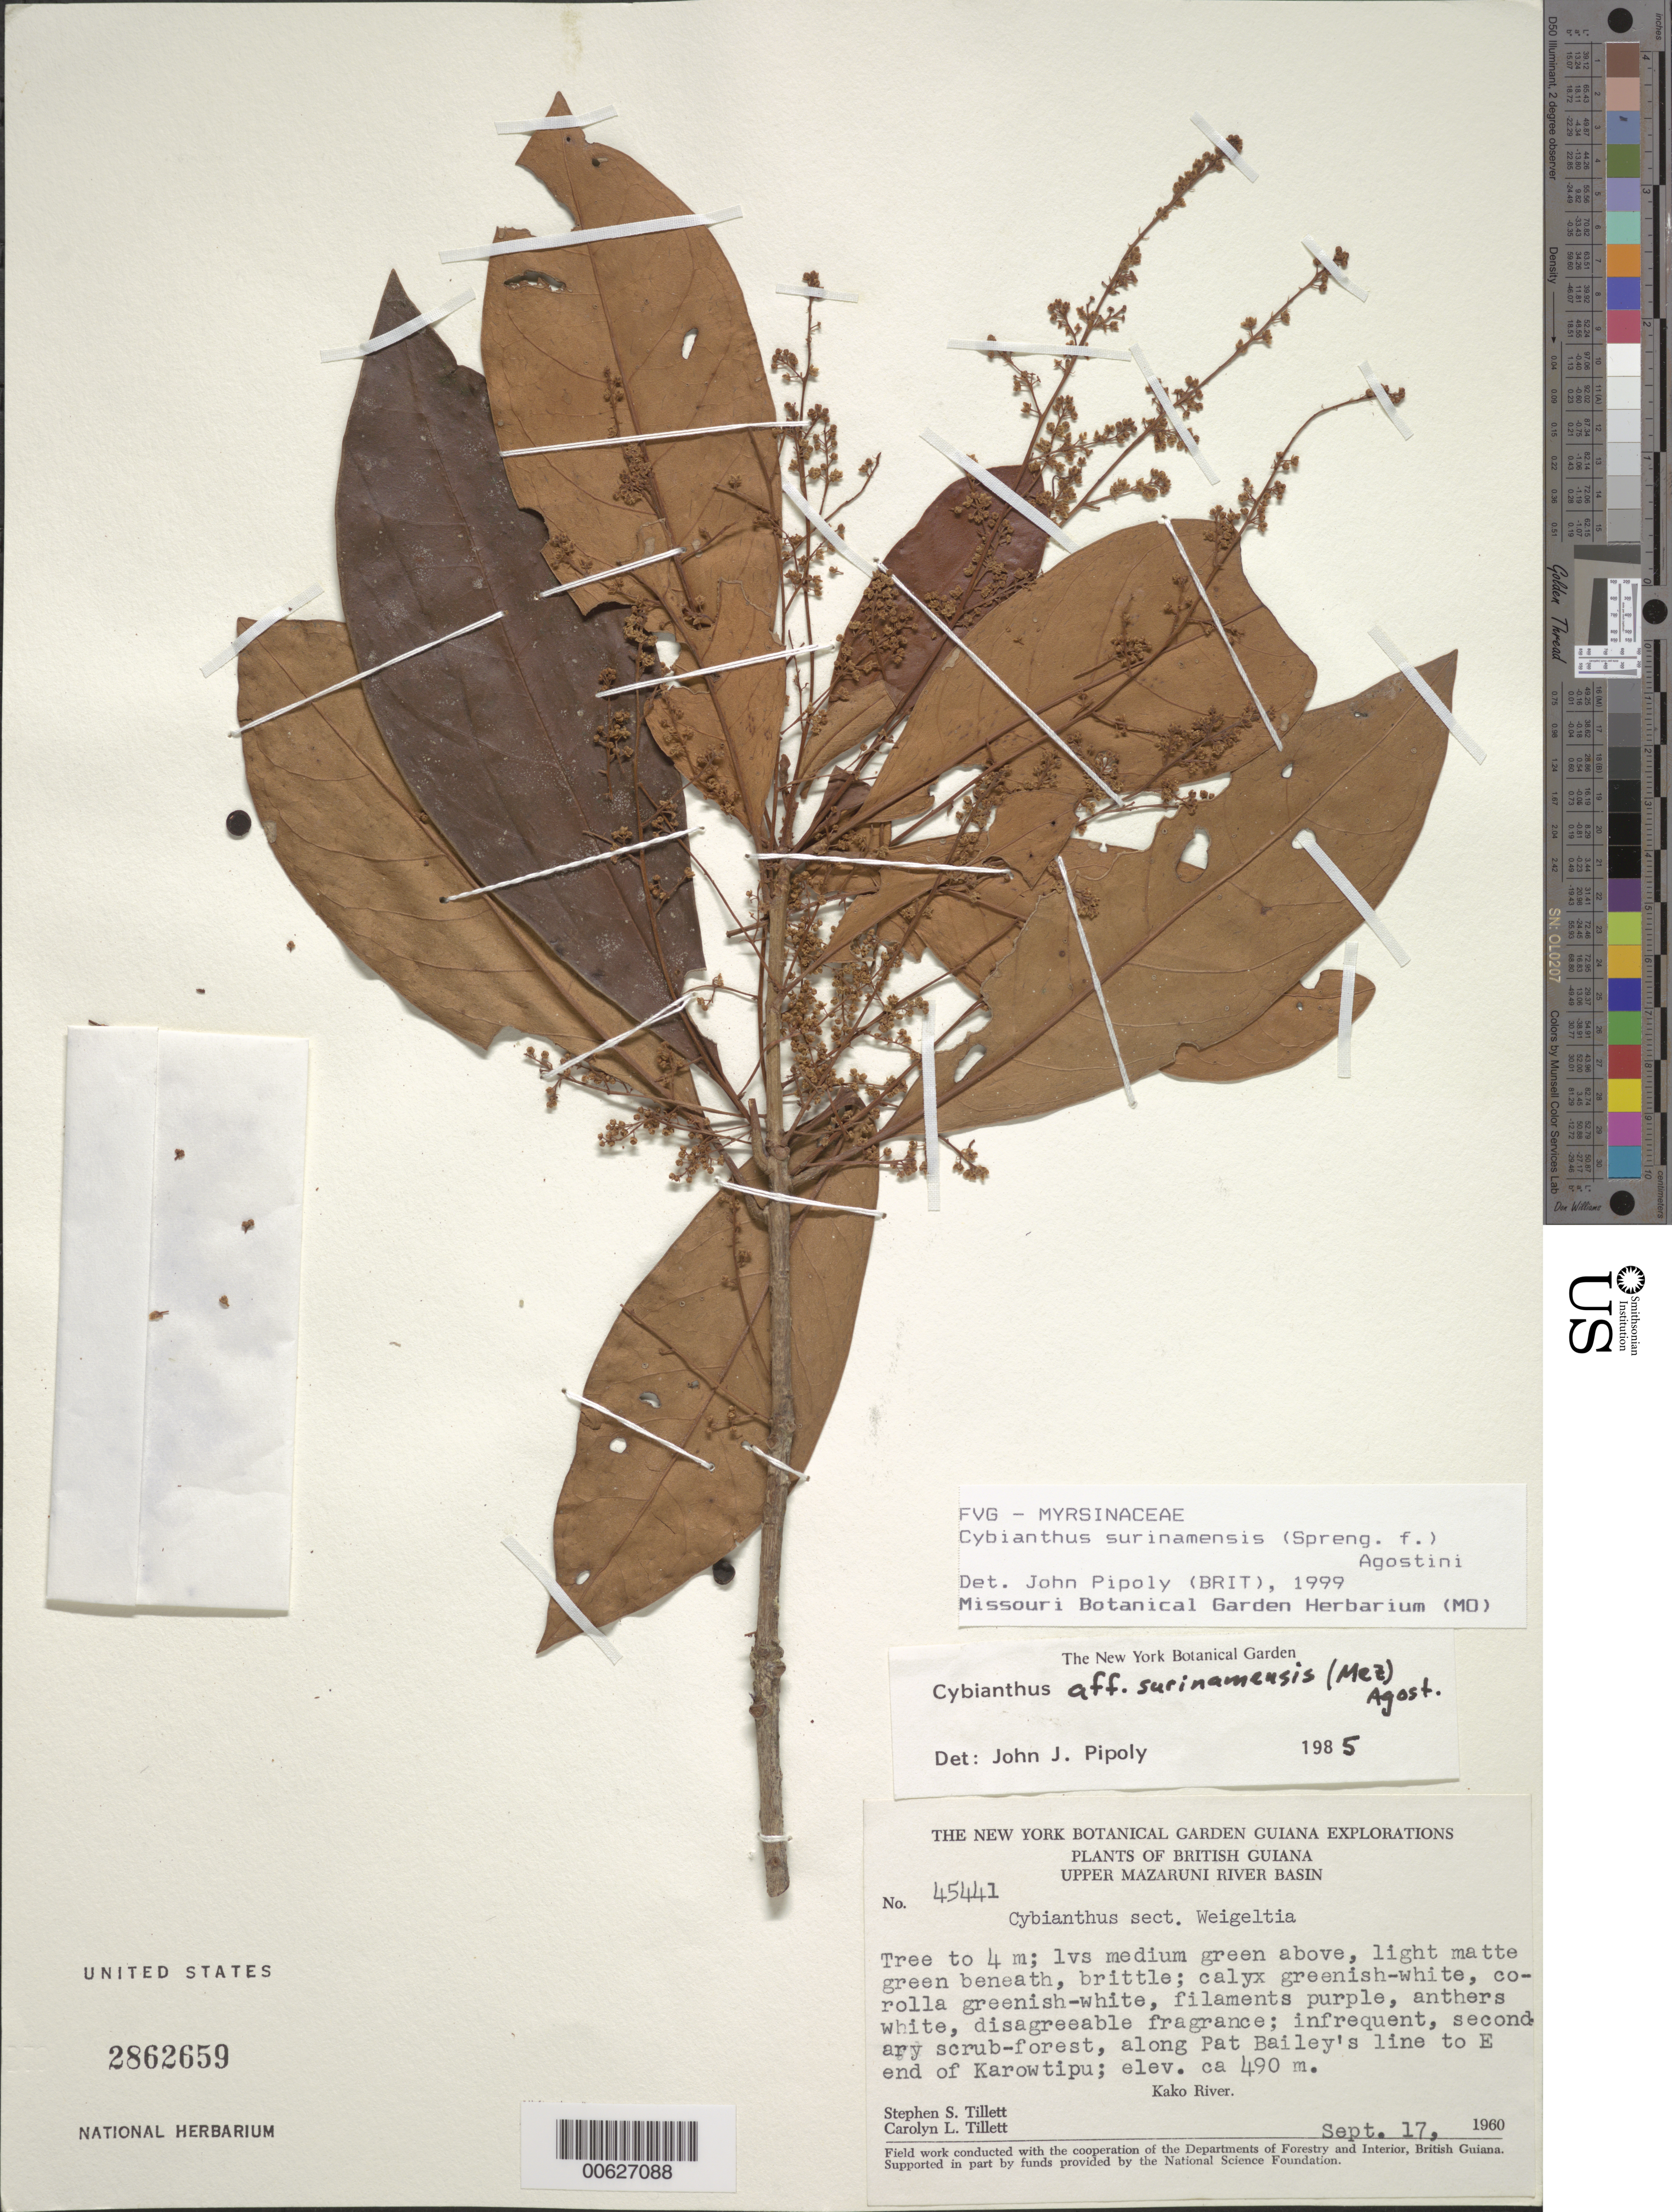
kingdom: Plantae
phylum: Tracheophyta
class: Magnoliopsida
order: Ericales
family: Primulaceae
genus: Cybianthus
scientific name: Cybianthus surinamensis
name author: (Spreng.) G. Agostini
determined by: Pipoly, J. J., III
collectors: S. S. Tillett, C. L. Tillett & R. Boyan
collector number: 45441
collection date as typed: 17-Sep-60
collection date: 1960-09-17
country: Guyana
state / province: Cuyuni-Mazaruni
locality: Karowtipu, E end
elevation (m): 490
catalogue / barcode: US 2862659